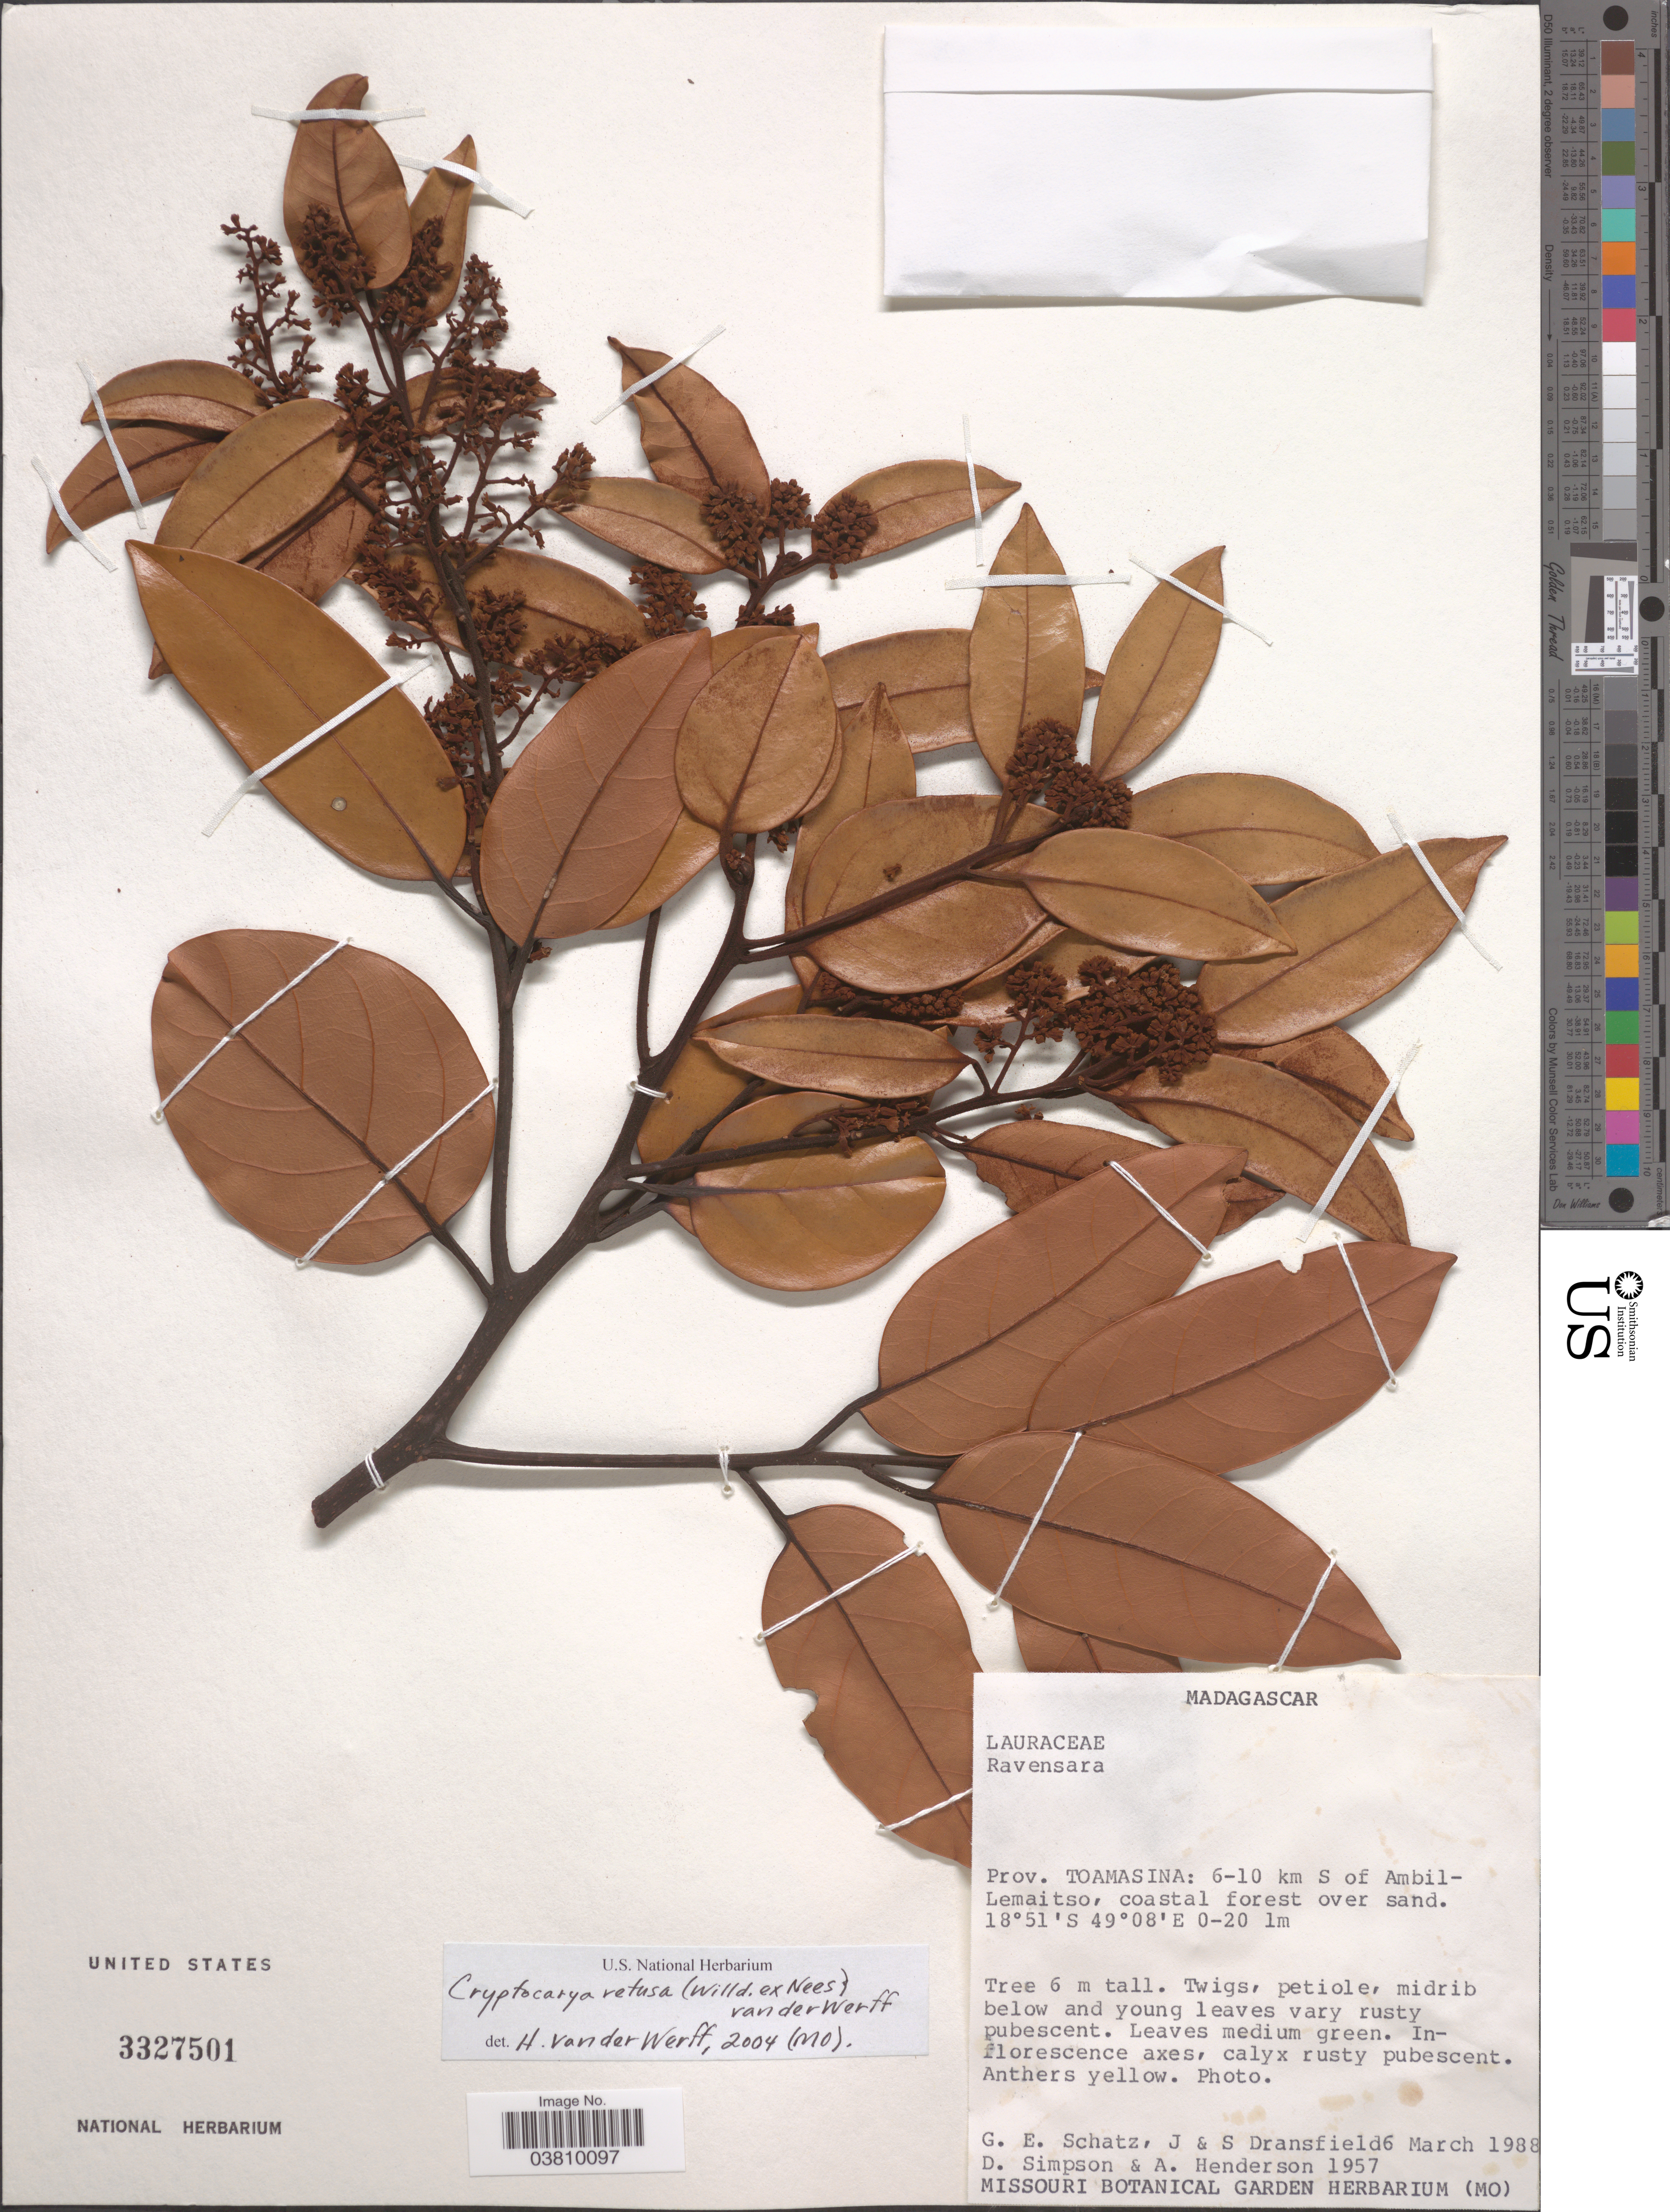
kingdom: Plantae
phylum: Tracheophyta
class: Magnoliopsida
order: Laurales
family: Lauraceae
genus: Cryptocarya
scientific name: Cryptocarya retusa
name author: (Willd. ex Nees) van der Werff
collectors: G. Schatz, J. Dransfield, S. Dransfield, D. Simpson & A. Henderson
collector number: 1957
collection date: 1988-03-06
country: Madagascar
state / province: Atsinanana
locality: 6-10 km S of Ambil-Lemaitso.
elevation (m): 0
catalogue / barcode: US 3327501